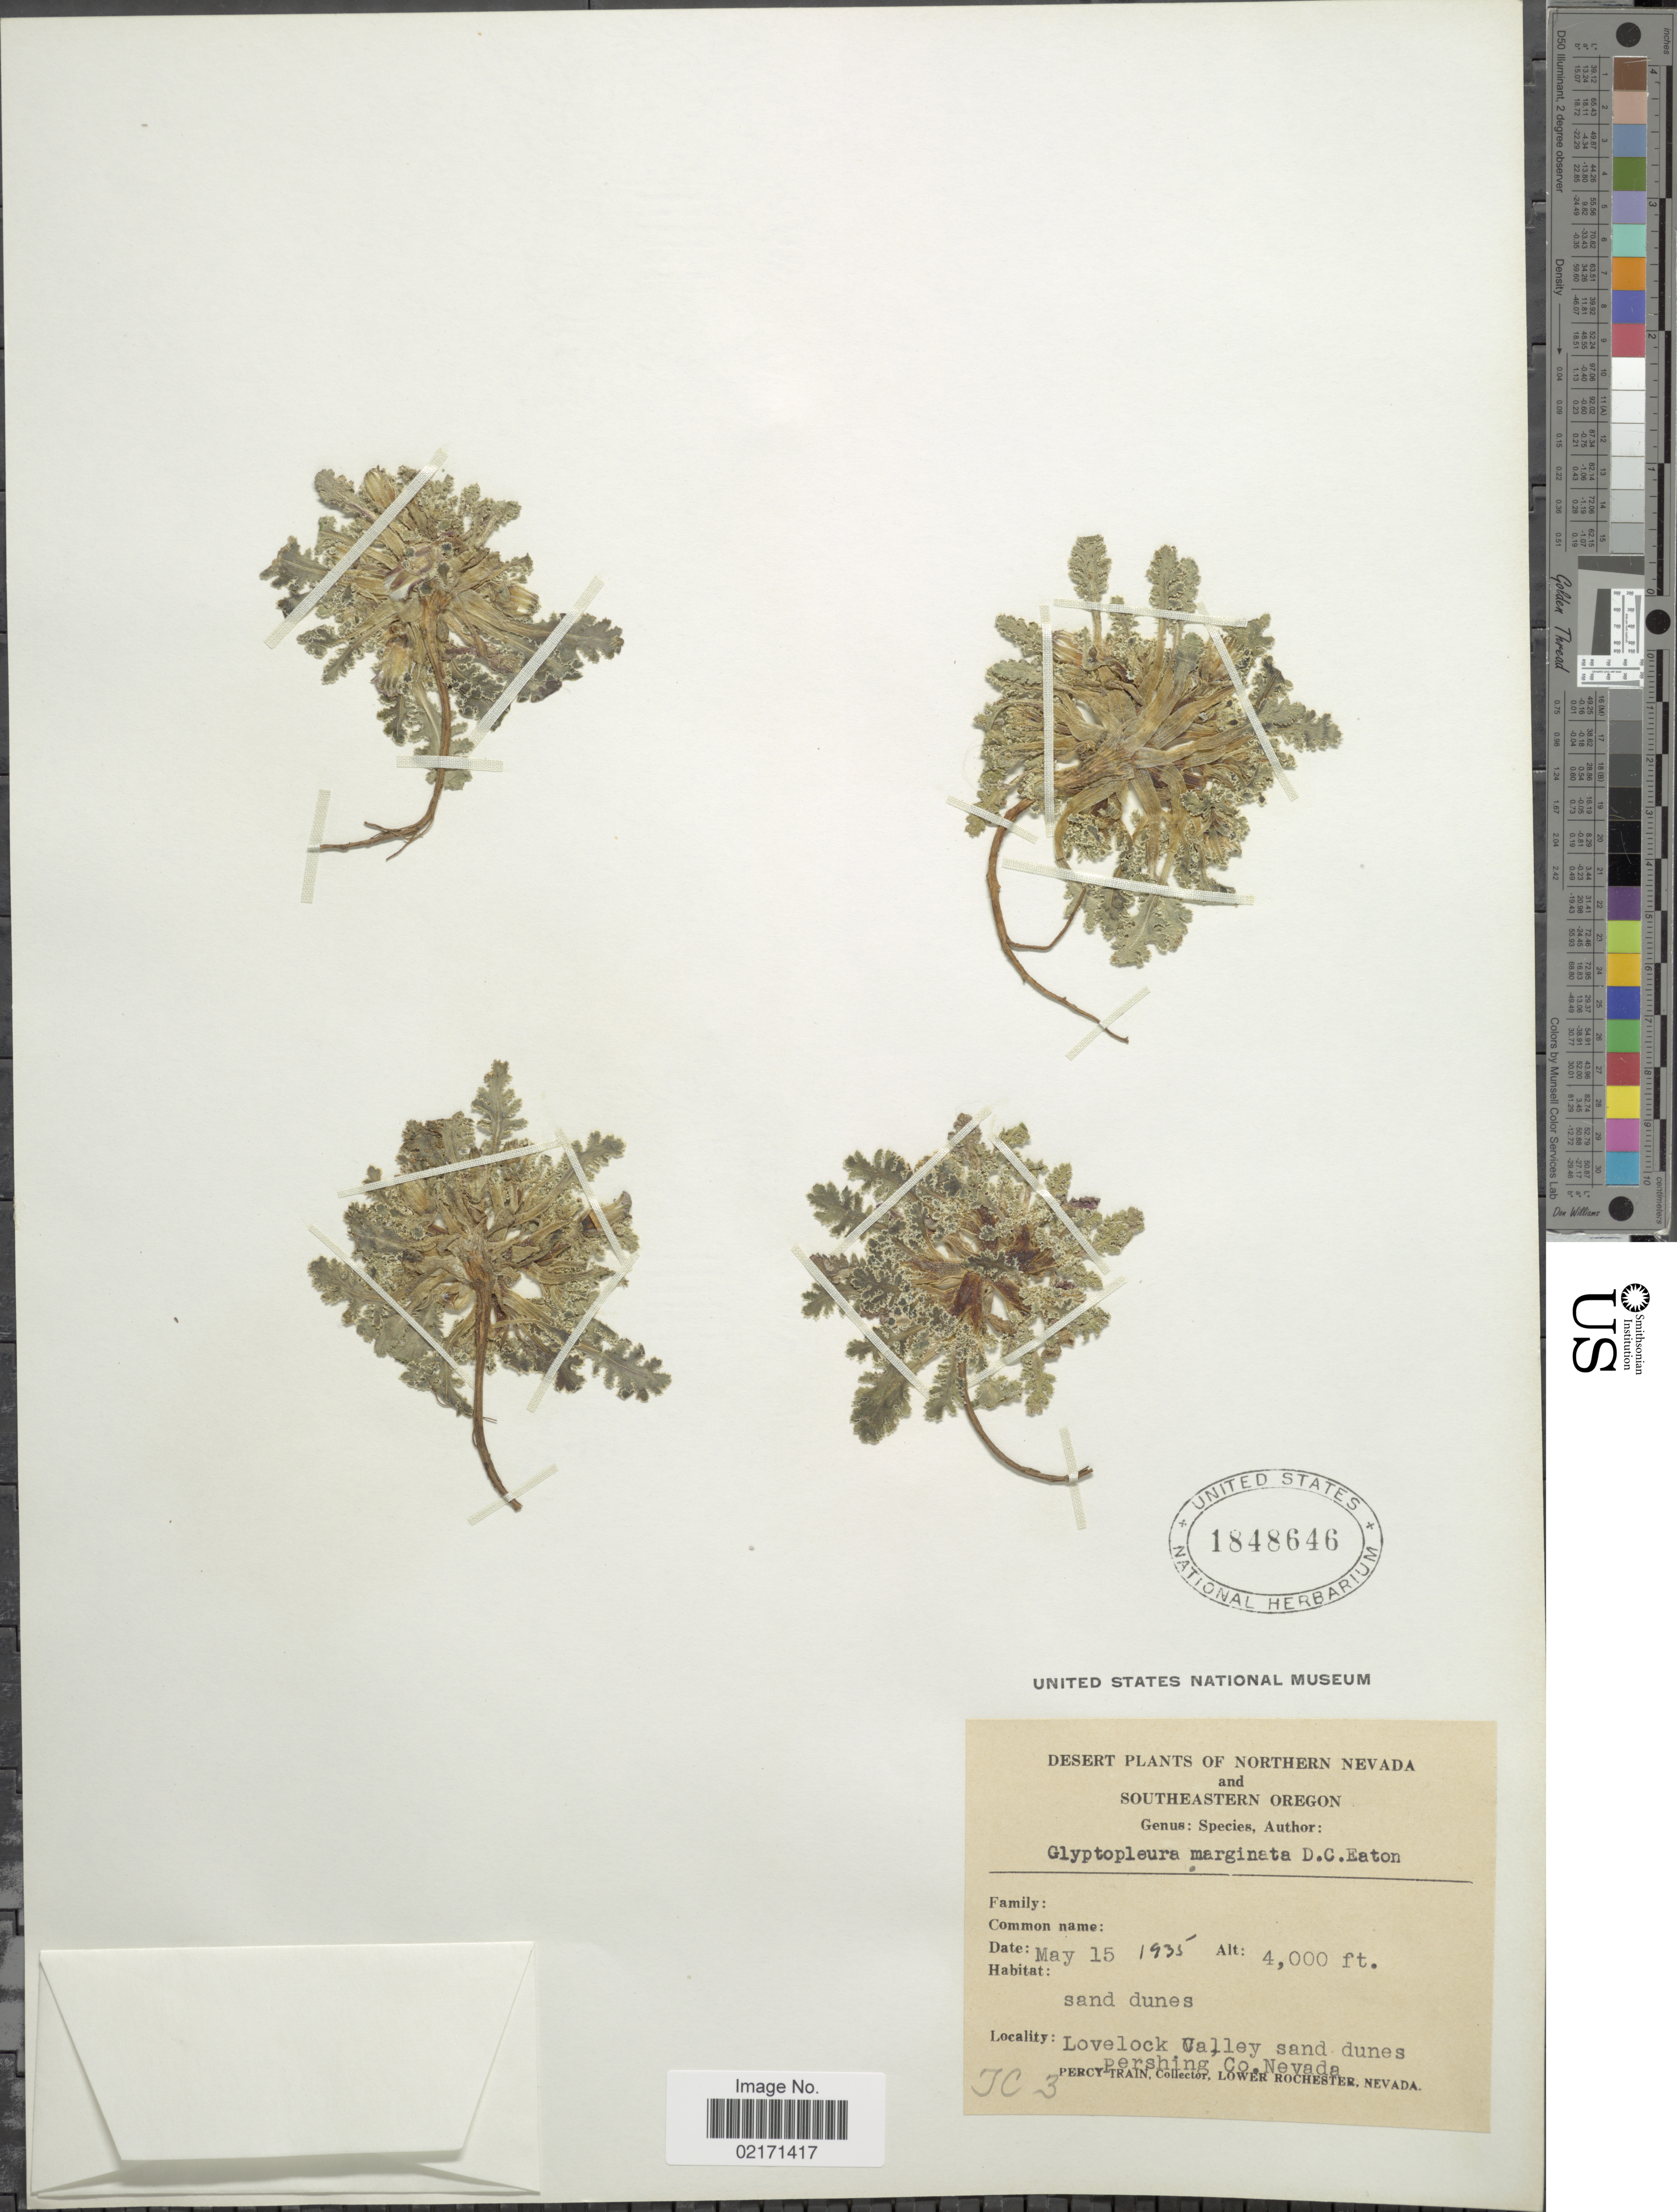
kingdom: Plantae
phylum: Tracheophyta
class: Magnoliopsida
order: Asterales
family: Asteraceae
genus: Glyptopleura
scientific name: Glyptopleura marginata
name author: D.C. Eaton in C. King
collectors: P. Train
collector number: JC3*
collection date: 1935-05-15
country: United States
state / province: Nevada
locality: Northern Nevada and Southeastern Oregon, Lovelock Valley, sand dunes pershing Co.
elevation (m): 1219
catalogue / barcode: US 1848646